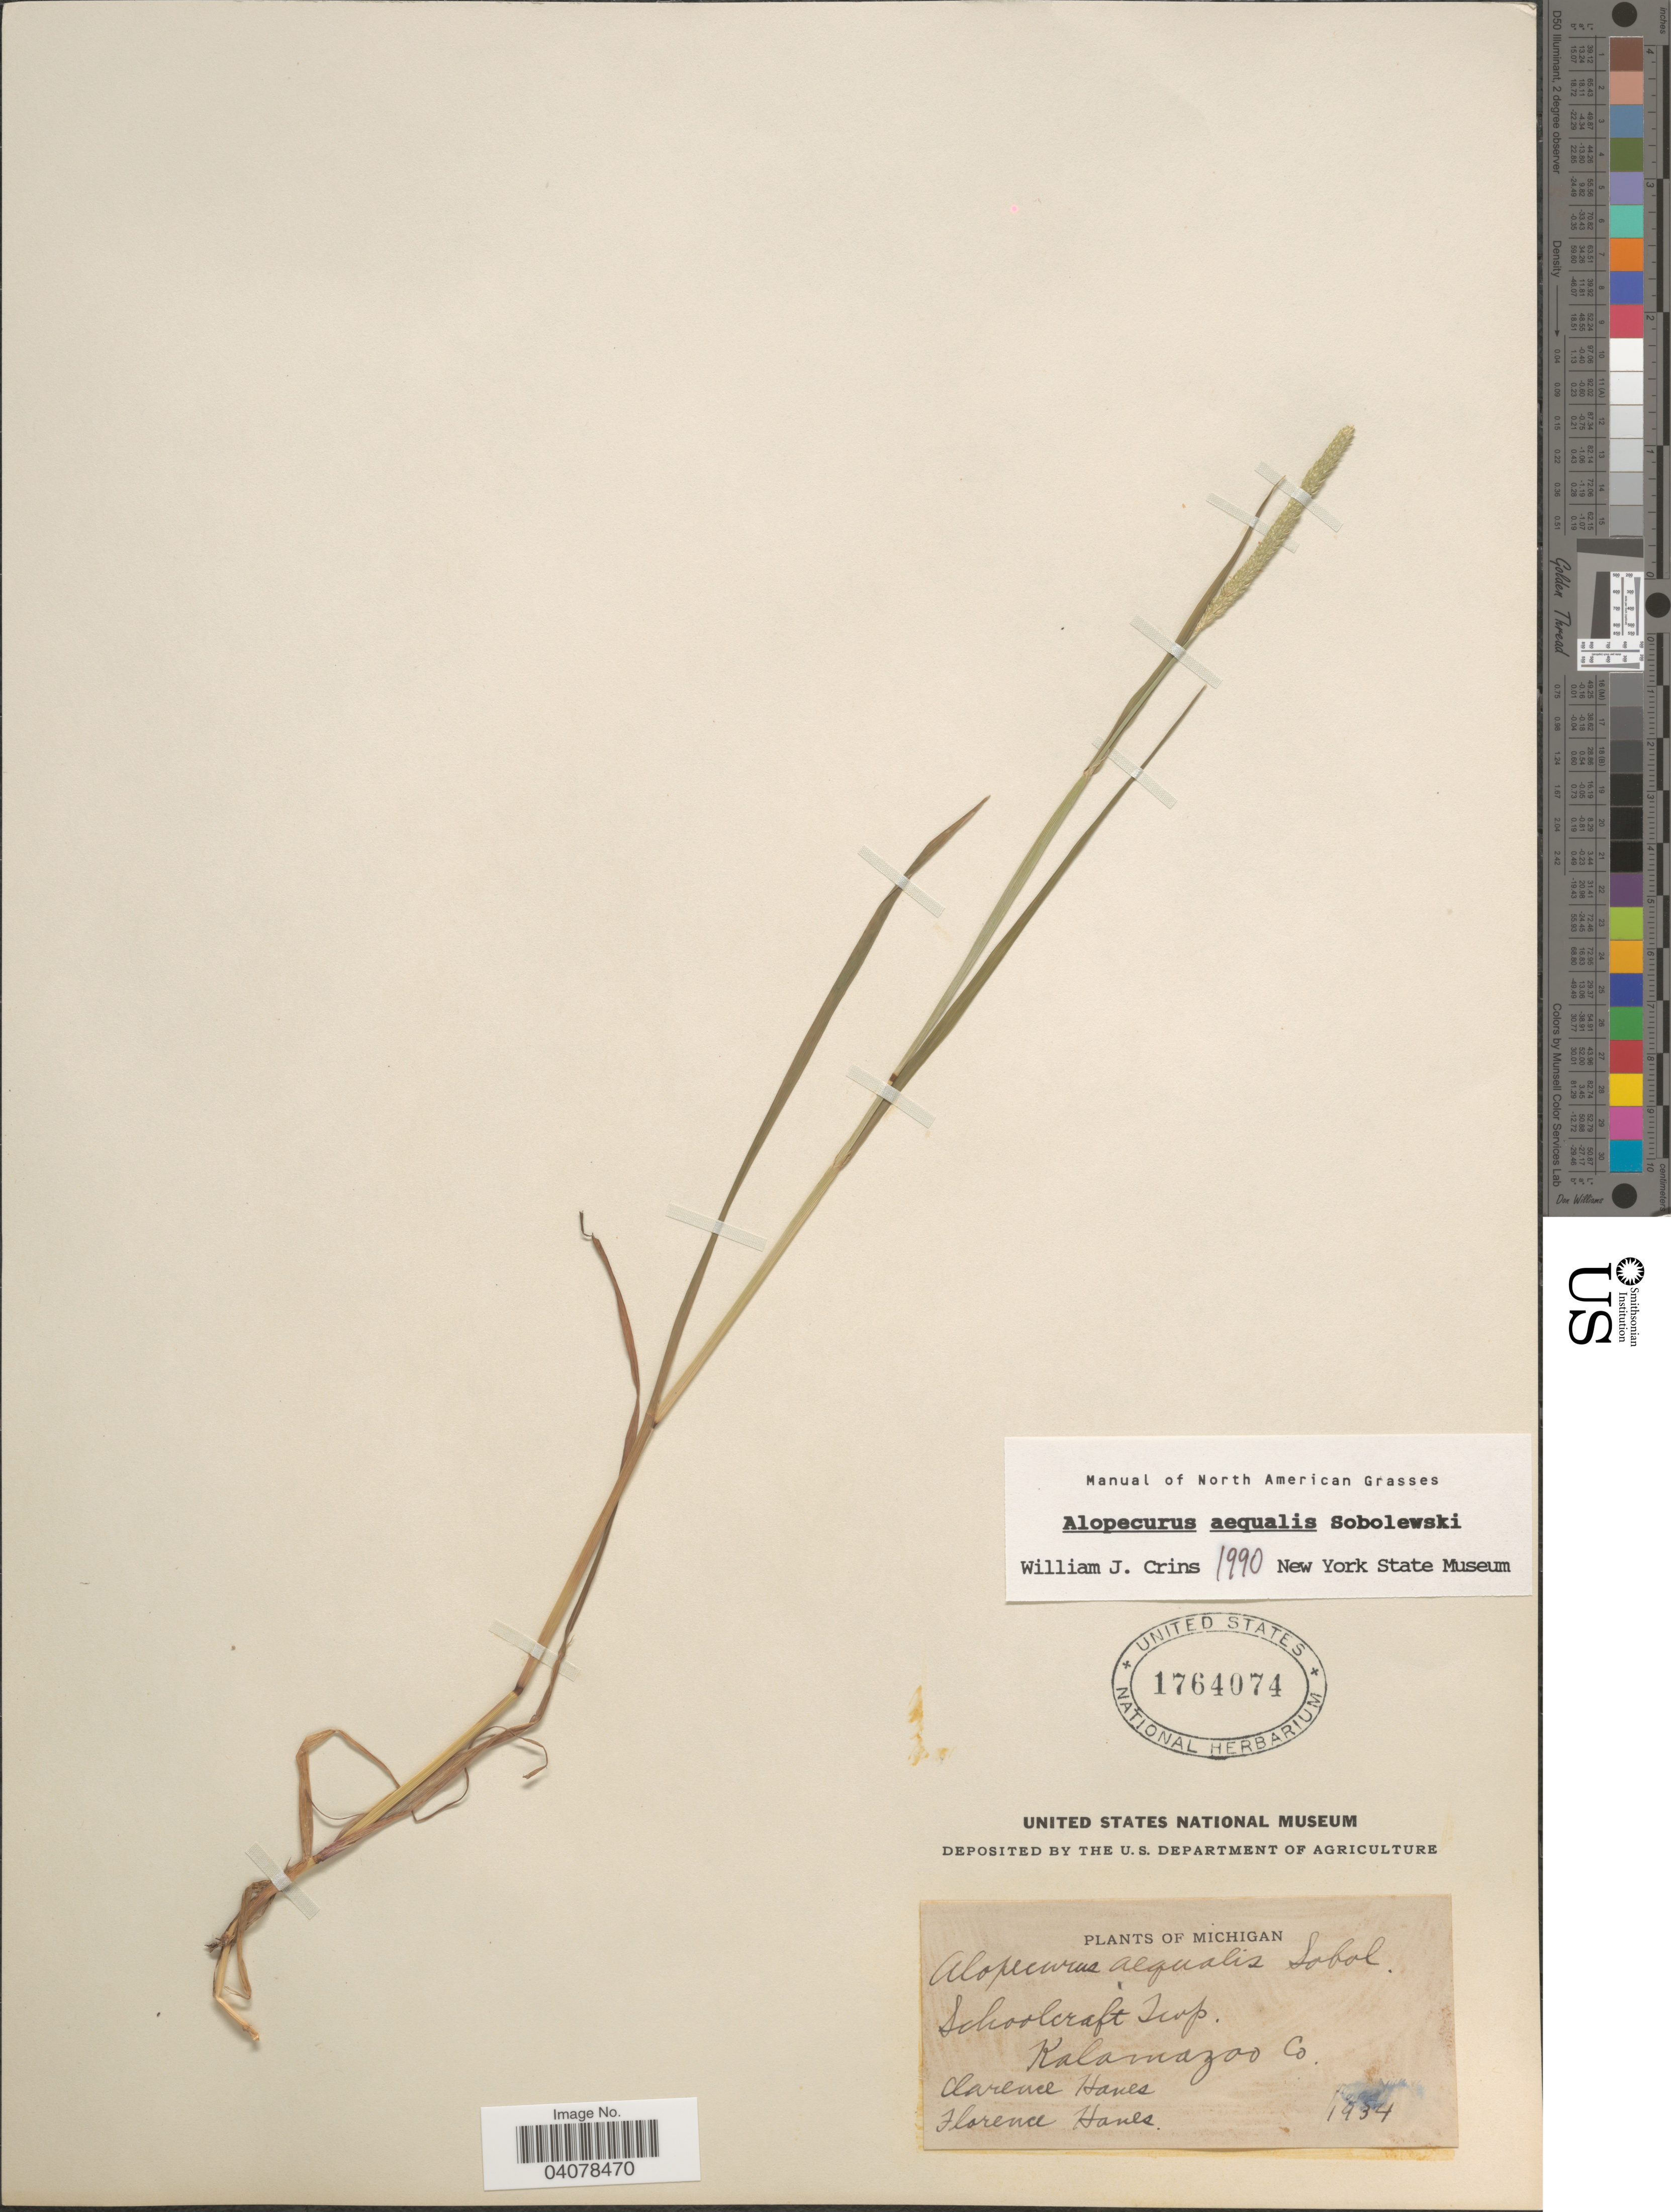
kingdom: Plantae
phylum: Tracheophyta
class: Liliopsida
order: Poales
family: Poaceae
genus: Alopecurus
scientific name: Alopecurus aequalis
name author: Sobol.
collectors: C. Hanes & F. Hanes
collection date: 1934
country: United States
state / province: Michigan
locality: Schoolcraft Twp. Kalamazoo Co.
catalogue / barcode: US 1764074